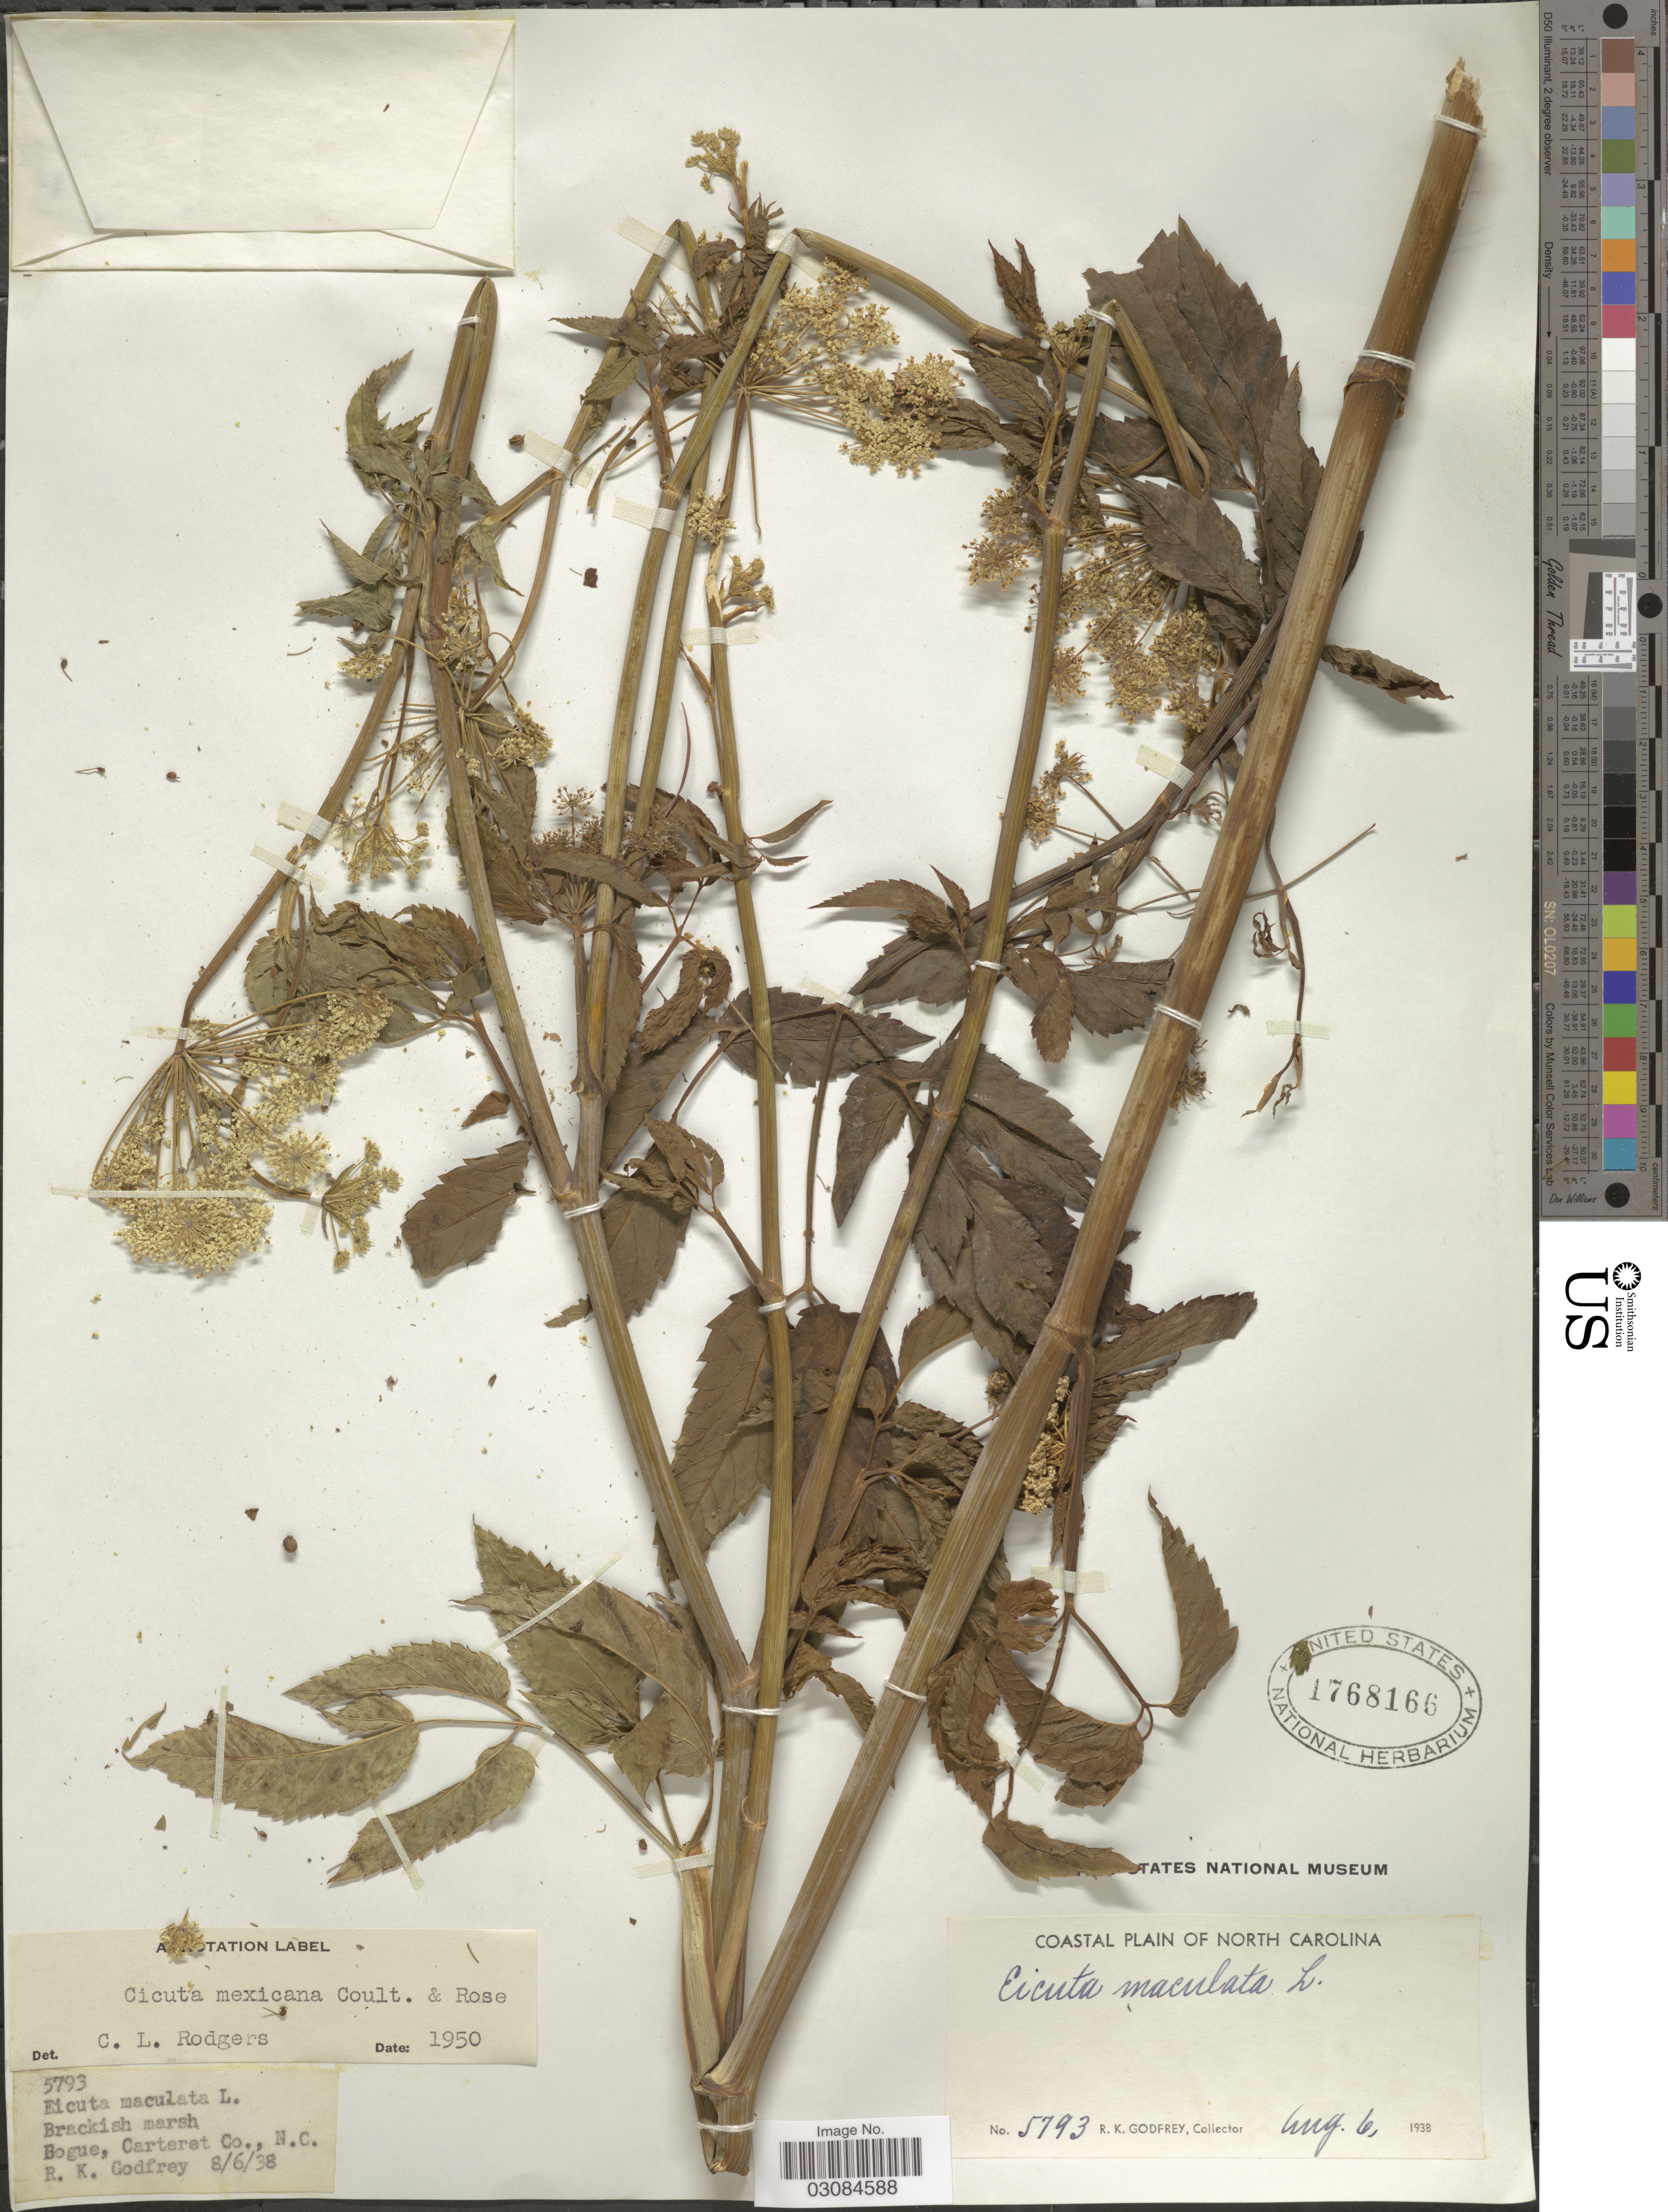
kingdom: Plantae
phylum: Tracheophyta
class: Magnoliopsida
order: Apiales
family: Apiaceae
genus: Cicuta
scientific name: Cicuta mexicana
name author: J.M. Coult. & Rose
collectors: R. K. Godfrey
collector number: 5793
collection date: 1938-08-06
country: United States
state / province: North Carolina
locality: Coastal plain of North Carolina. Bogue, Carteret Co.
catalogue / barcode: US 1768166